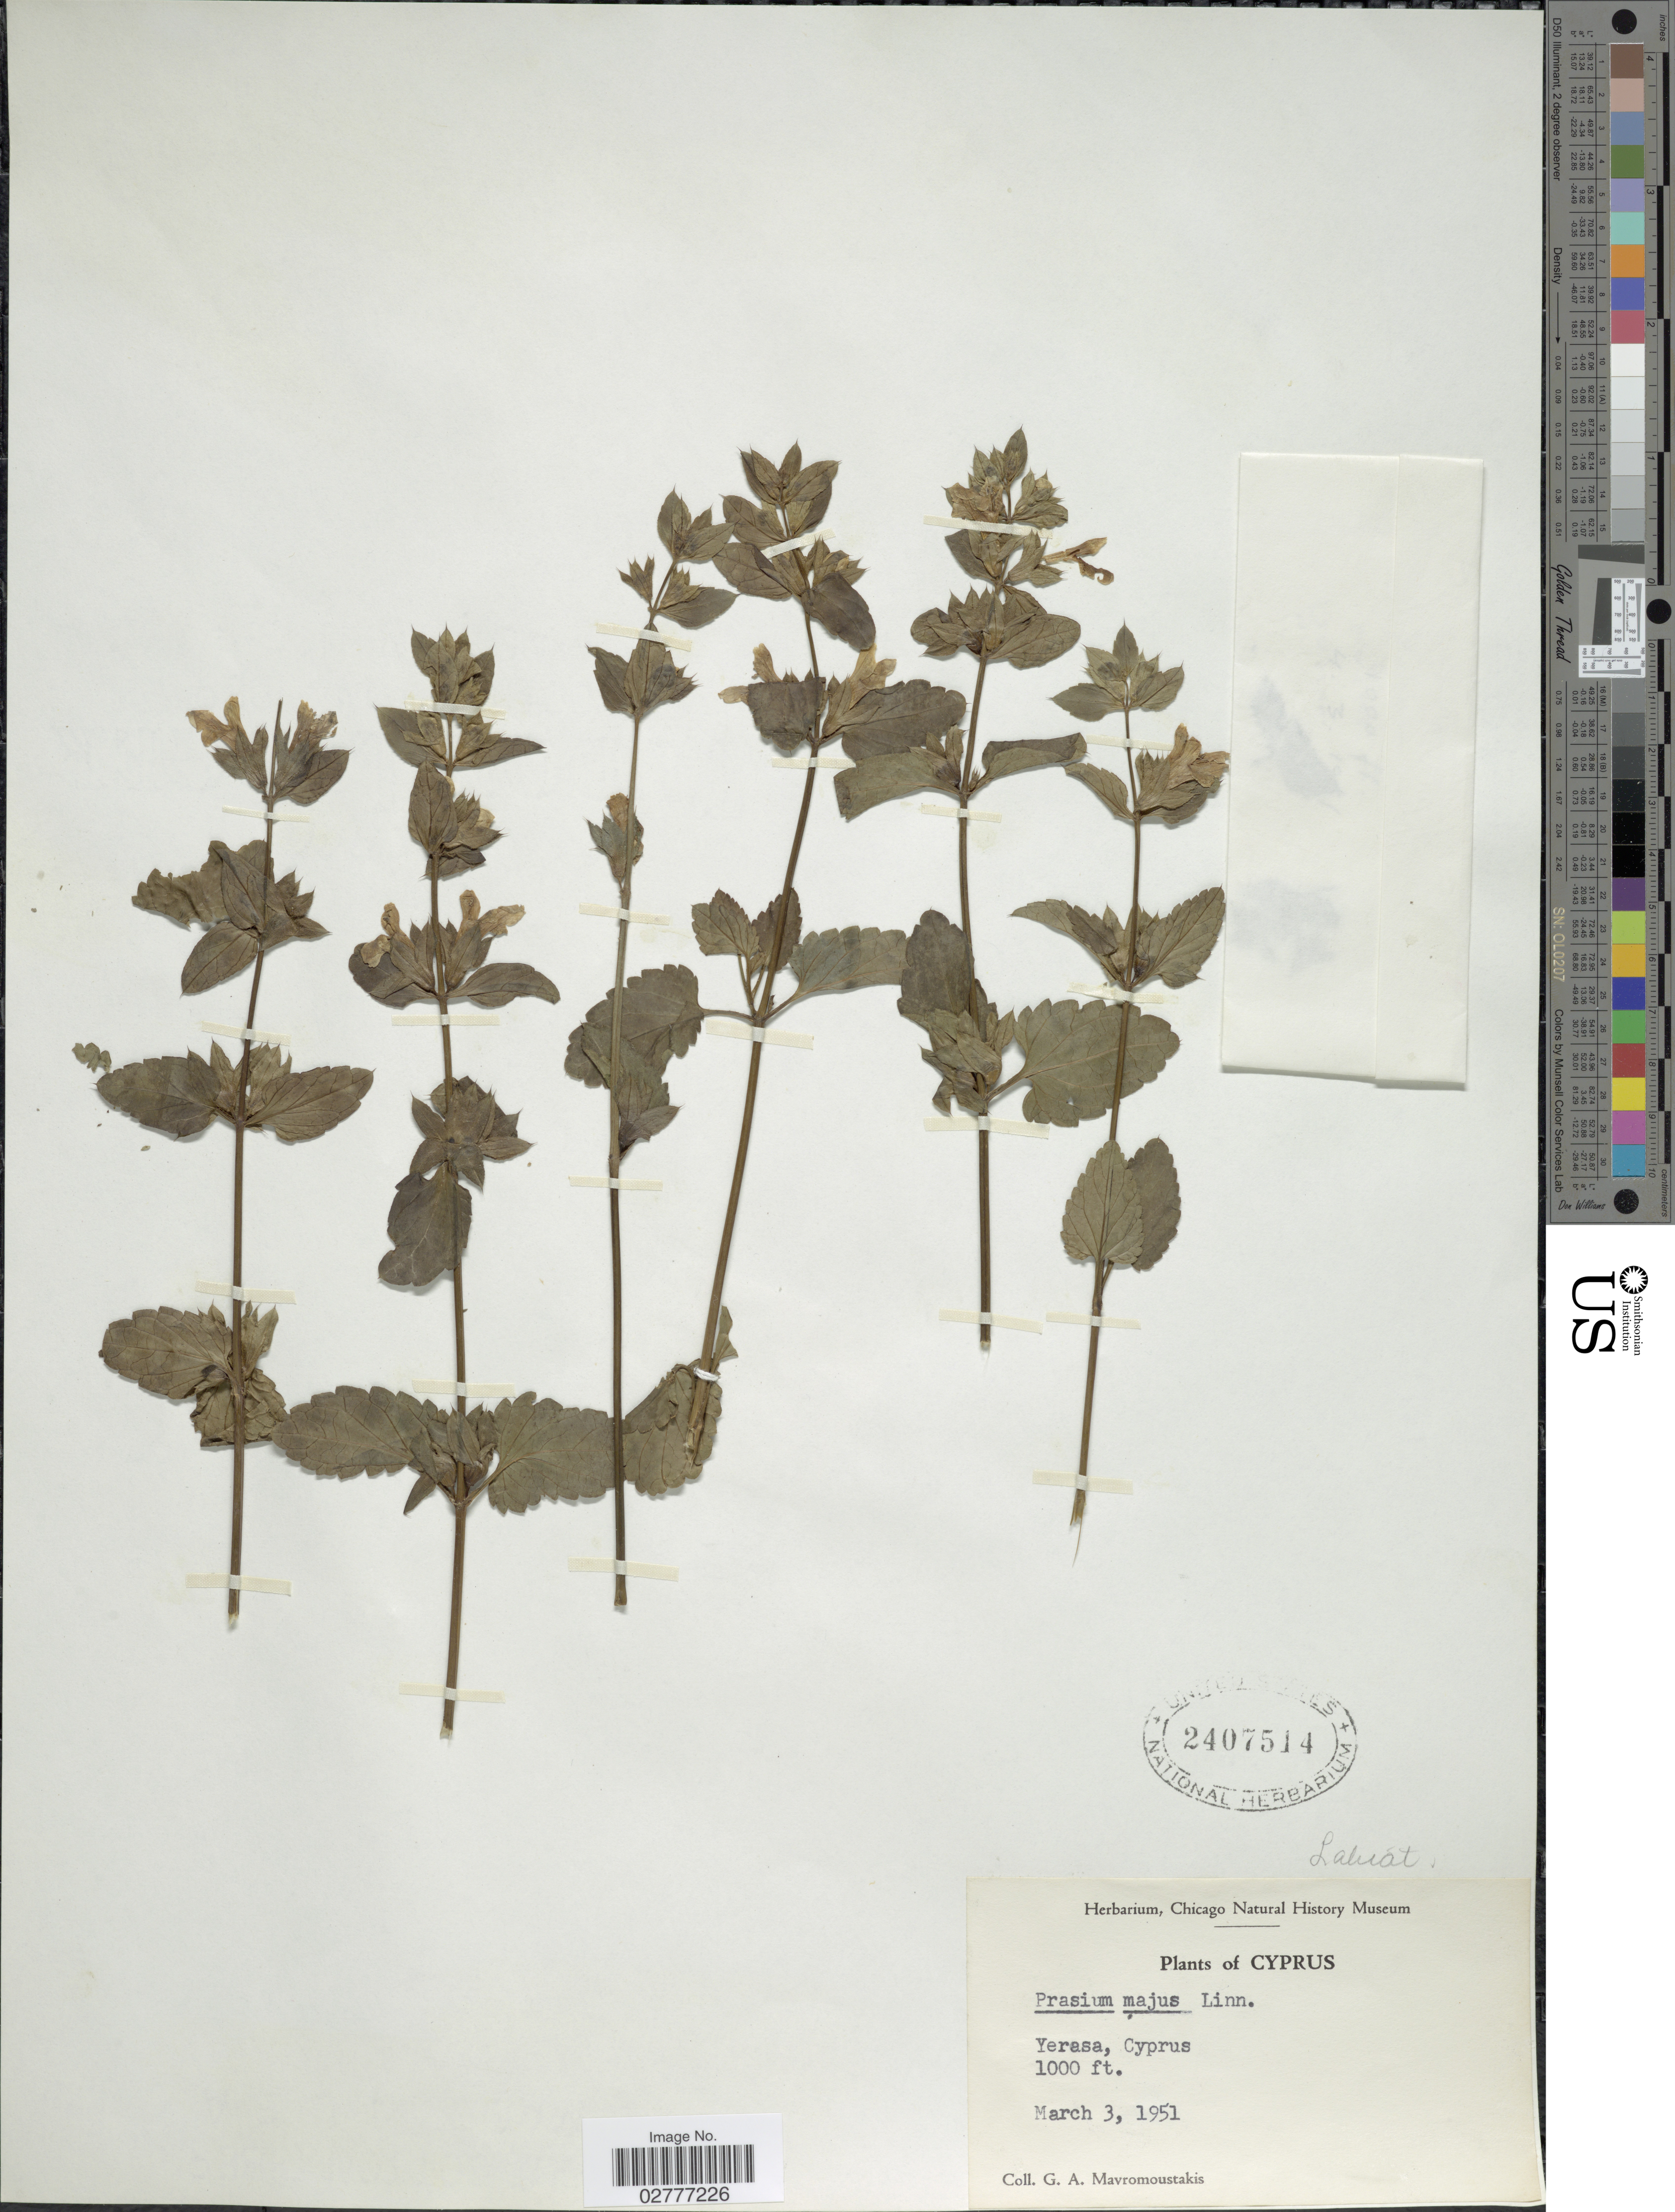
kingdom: Plantae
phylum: Tracheophyta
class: Magnoliopsida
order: Lamiales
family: Lamiaceae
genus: Prasium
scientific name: Prasium majus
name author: L.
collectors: G. Mavromoustakis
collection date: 1951-03-03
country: Cyprus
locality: Yerasa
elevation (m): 305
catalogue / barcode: US 2407514